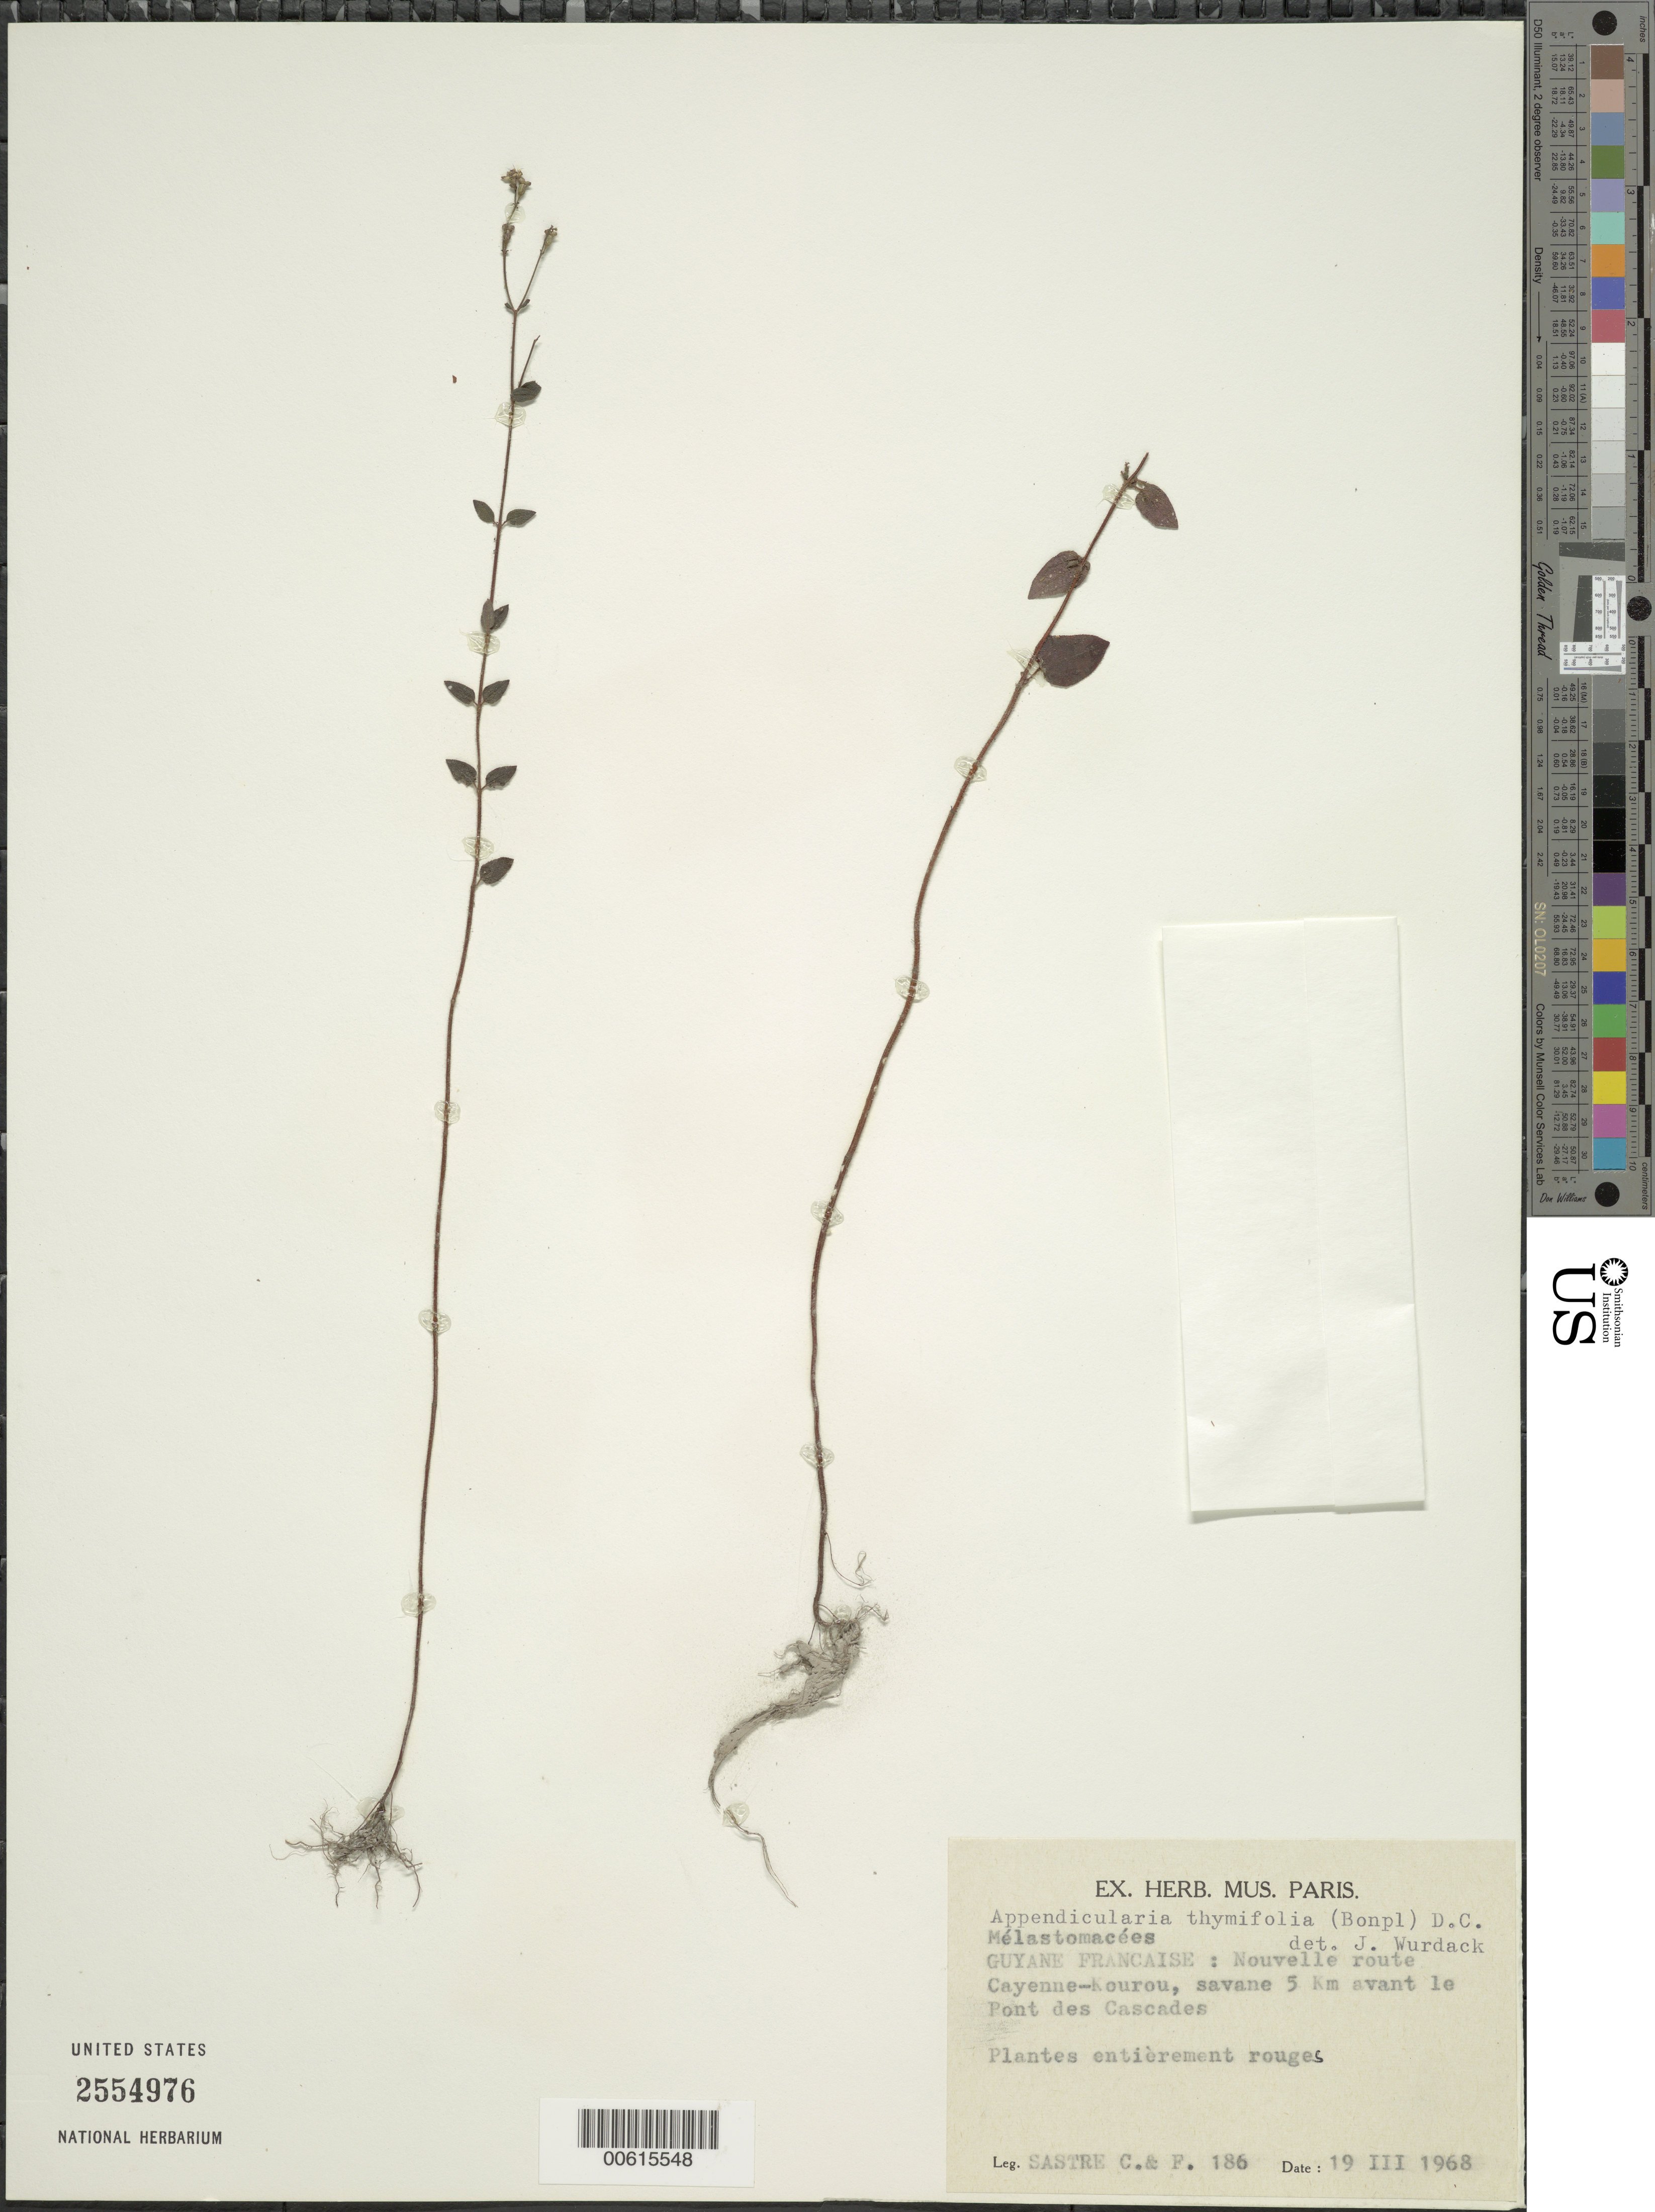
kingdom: Plantae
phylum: Tracheophyta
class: Magnoliopsida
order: Myrtales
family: Melastomataceae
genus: Appendicularia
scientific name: Appendicularia thymifolia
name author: (Bonpl.) DC.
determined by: Wurdack, John J., (US), US (UNITED STATES)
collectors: C. H. L. Sastre & F. Sastre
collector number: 186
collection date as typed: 19-Mar-68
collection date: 1968-03-19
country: French Guiana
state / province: Cayenne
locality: Cayenne-Kourou Route, 5 km from Pont des Cascades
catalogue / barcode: US 2554976